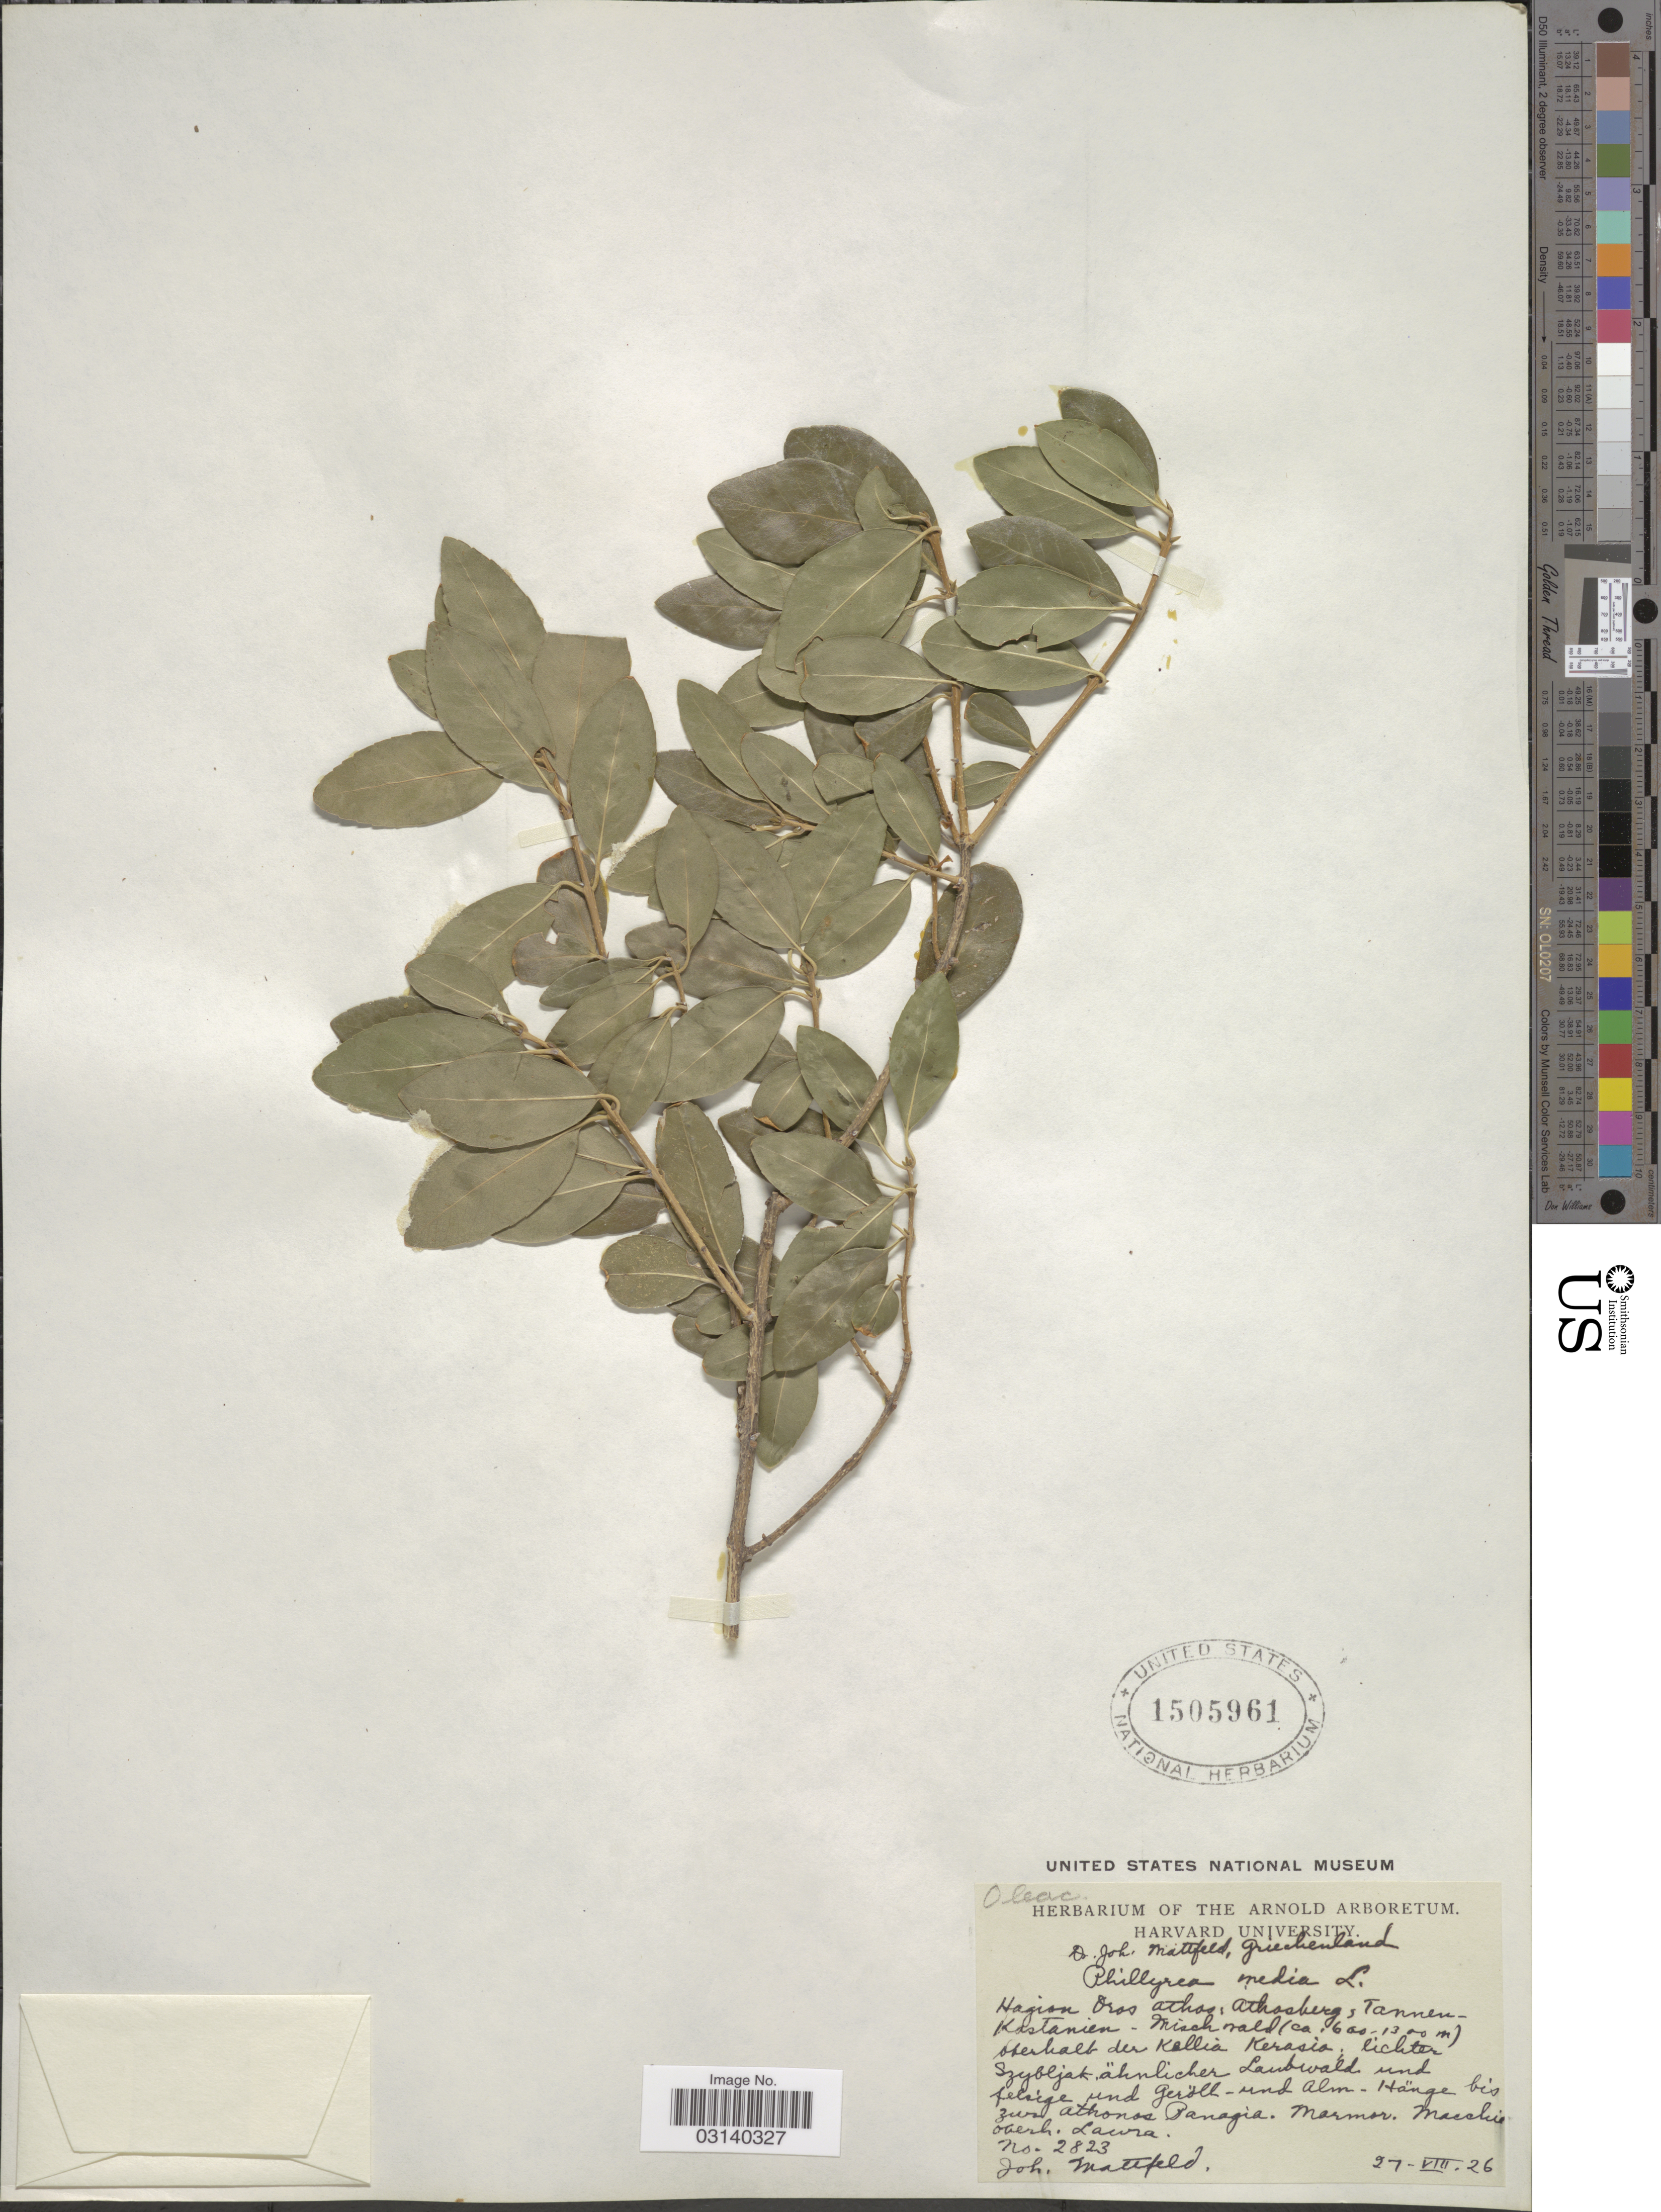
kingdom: Plantae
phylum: Tracheophyta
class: Magnoliopsida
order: Lamiales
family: Oleaceae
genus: Phillyrea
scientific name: Phillyrea media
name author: L.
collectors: J. Mattfeld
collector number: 2823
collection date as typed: Transcribed d/m/y: 27/8/26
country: Greece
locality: Griechenland. Hagion Oros Athos: Athosberg, Tannen-Kastanien-Mischwald oberhalb der Kellia Kerasia; lichter Szybljak ähnlicher Laubwald und felsige und Geröll- und Alm-Hänge bis zur Athonos Panagia. Marmor. Macchie oberh. Lawra.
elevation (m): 600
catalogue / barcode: US 1505961